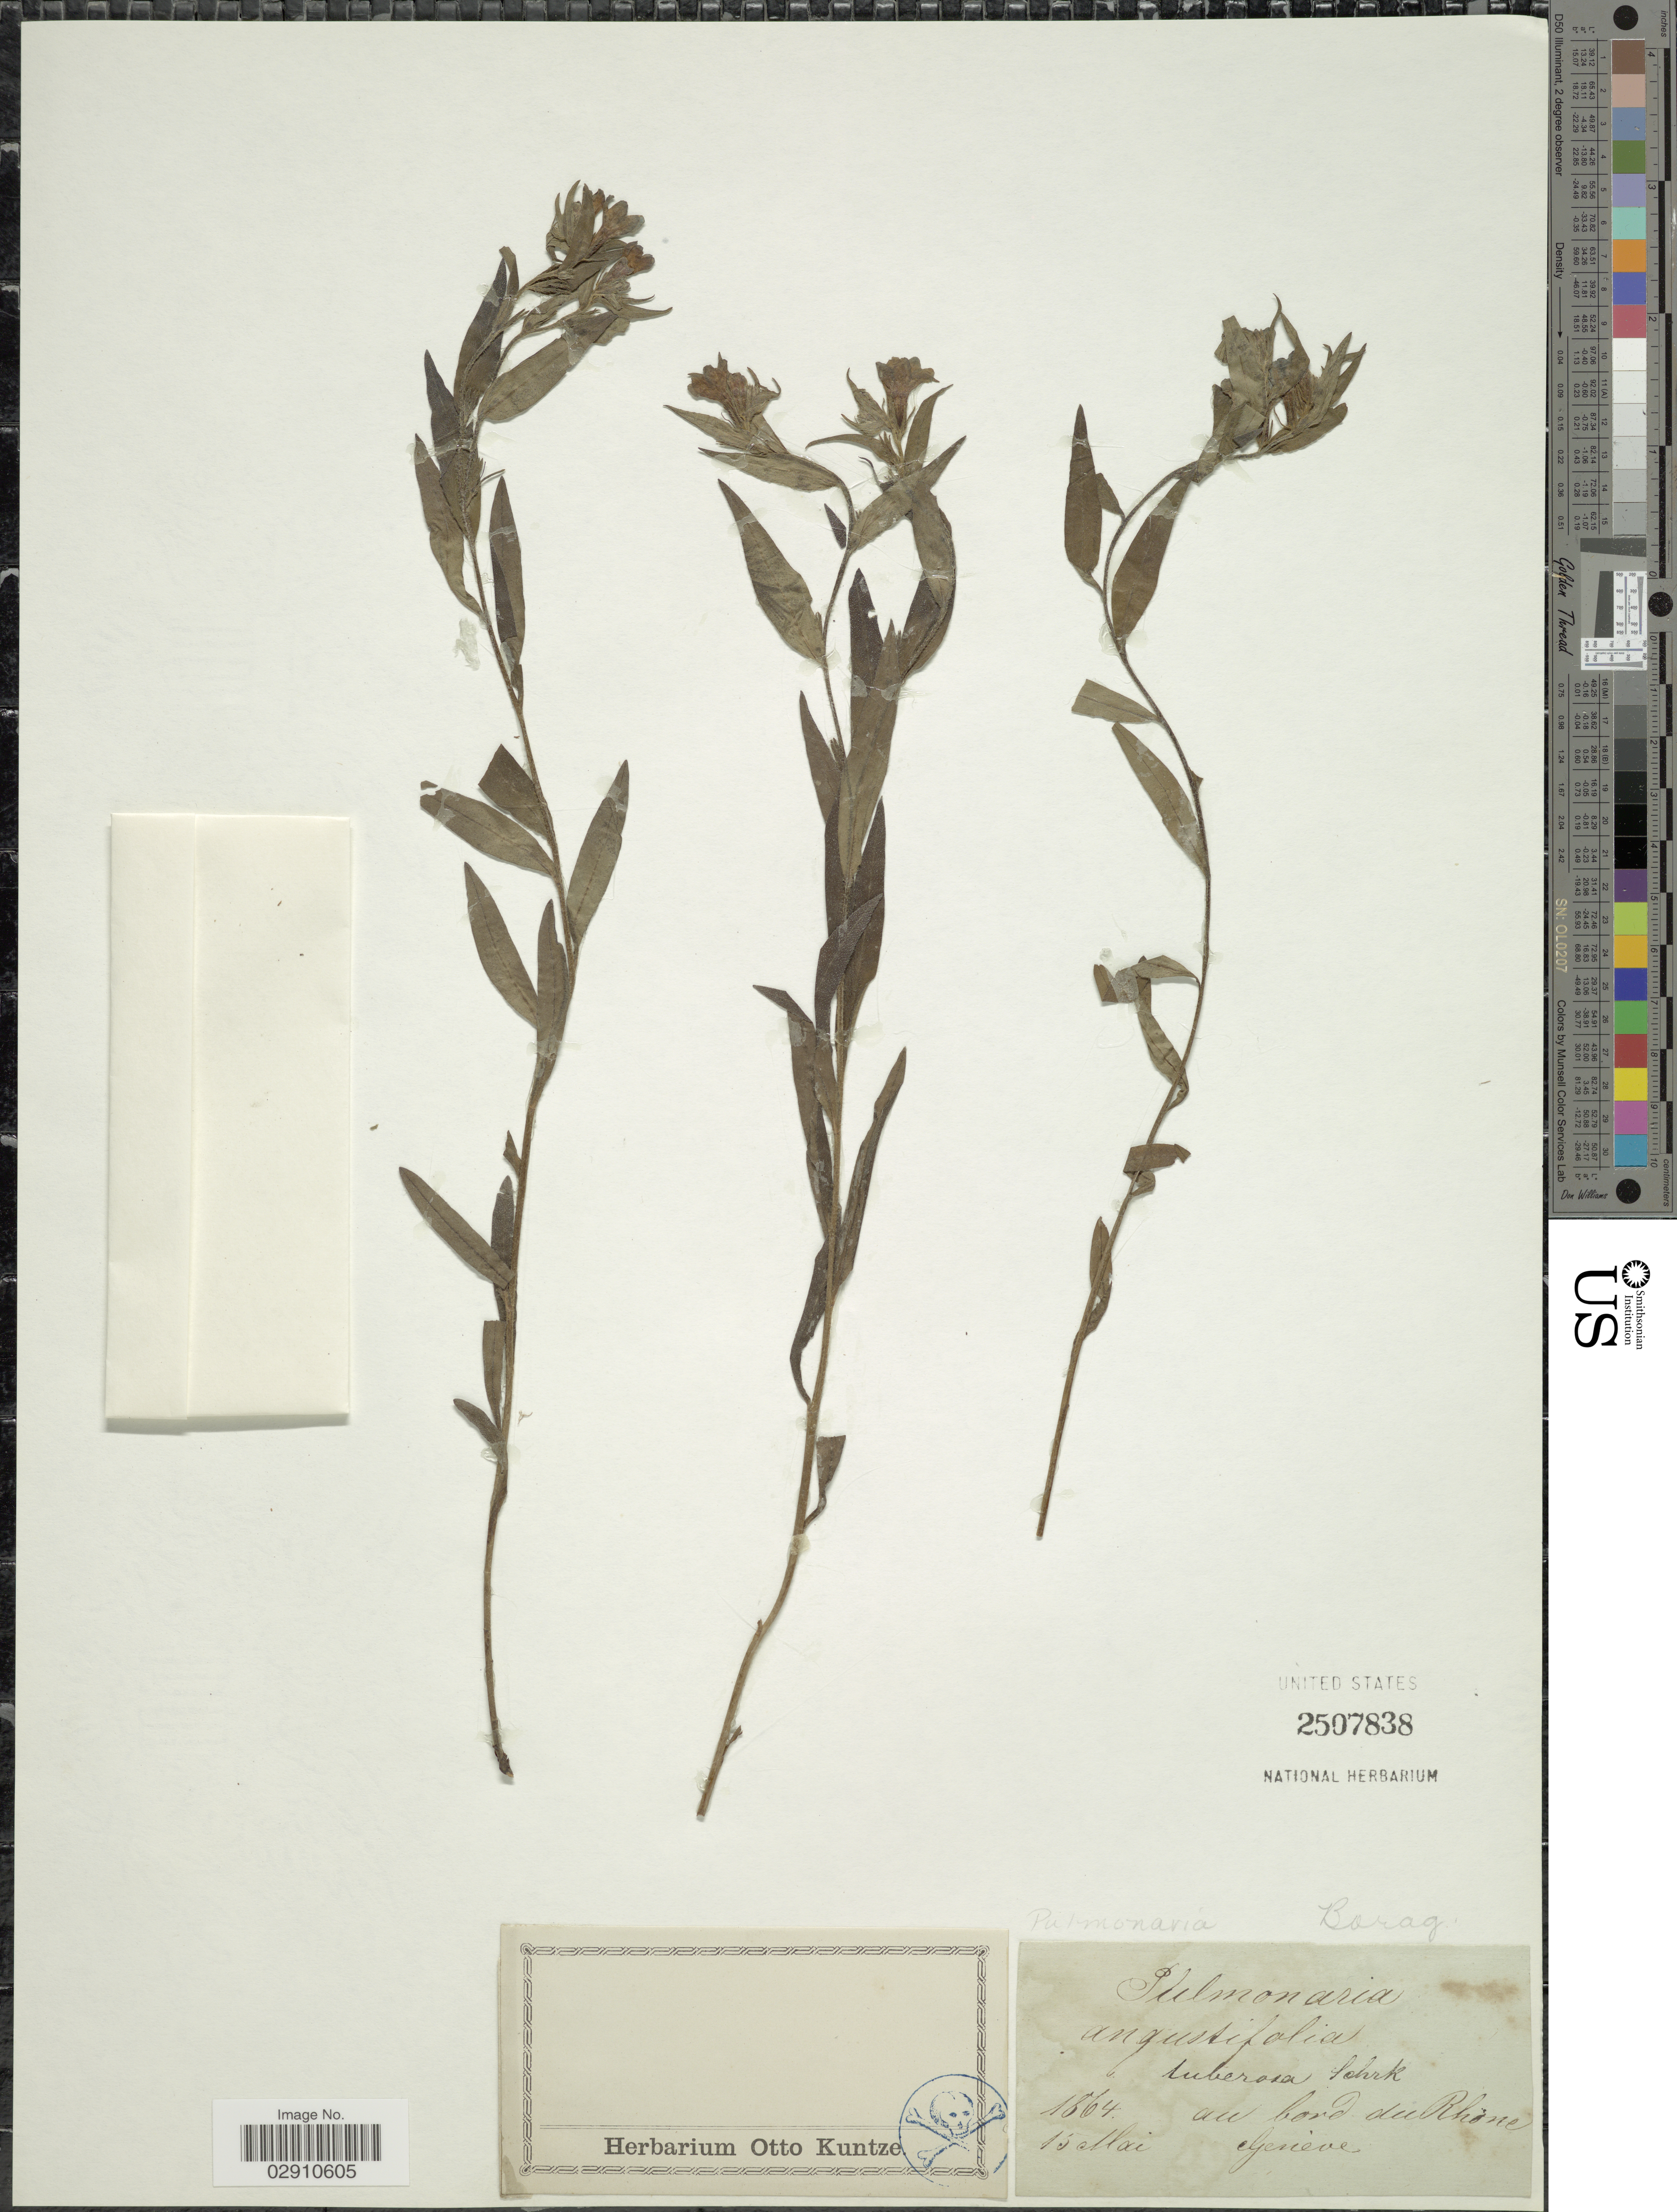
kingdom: Plantae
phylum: Tracheophyta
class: Magnoliopsida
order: Boraginales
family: Boraginaceae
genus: Pulmonaria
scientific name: Pulmonaria angustifolia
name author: L.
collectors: ex herb. Otto Kuntze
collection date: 1864-05-15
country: Switzerland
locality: Au bord du Rhone, Genève.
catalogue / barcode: US 2507838